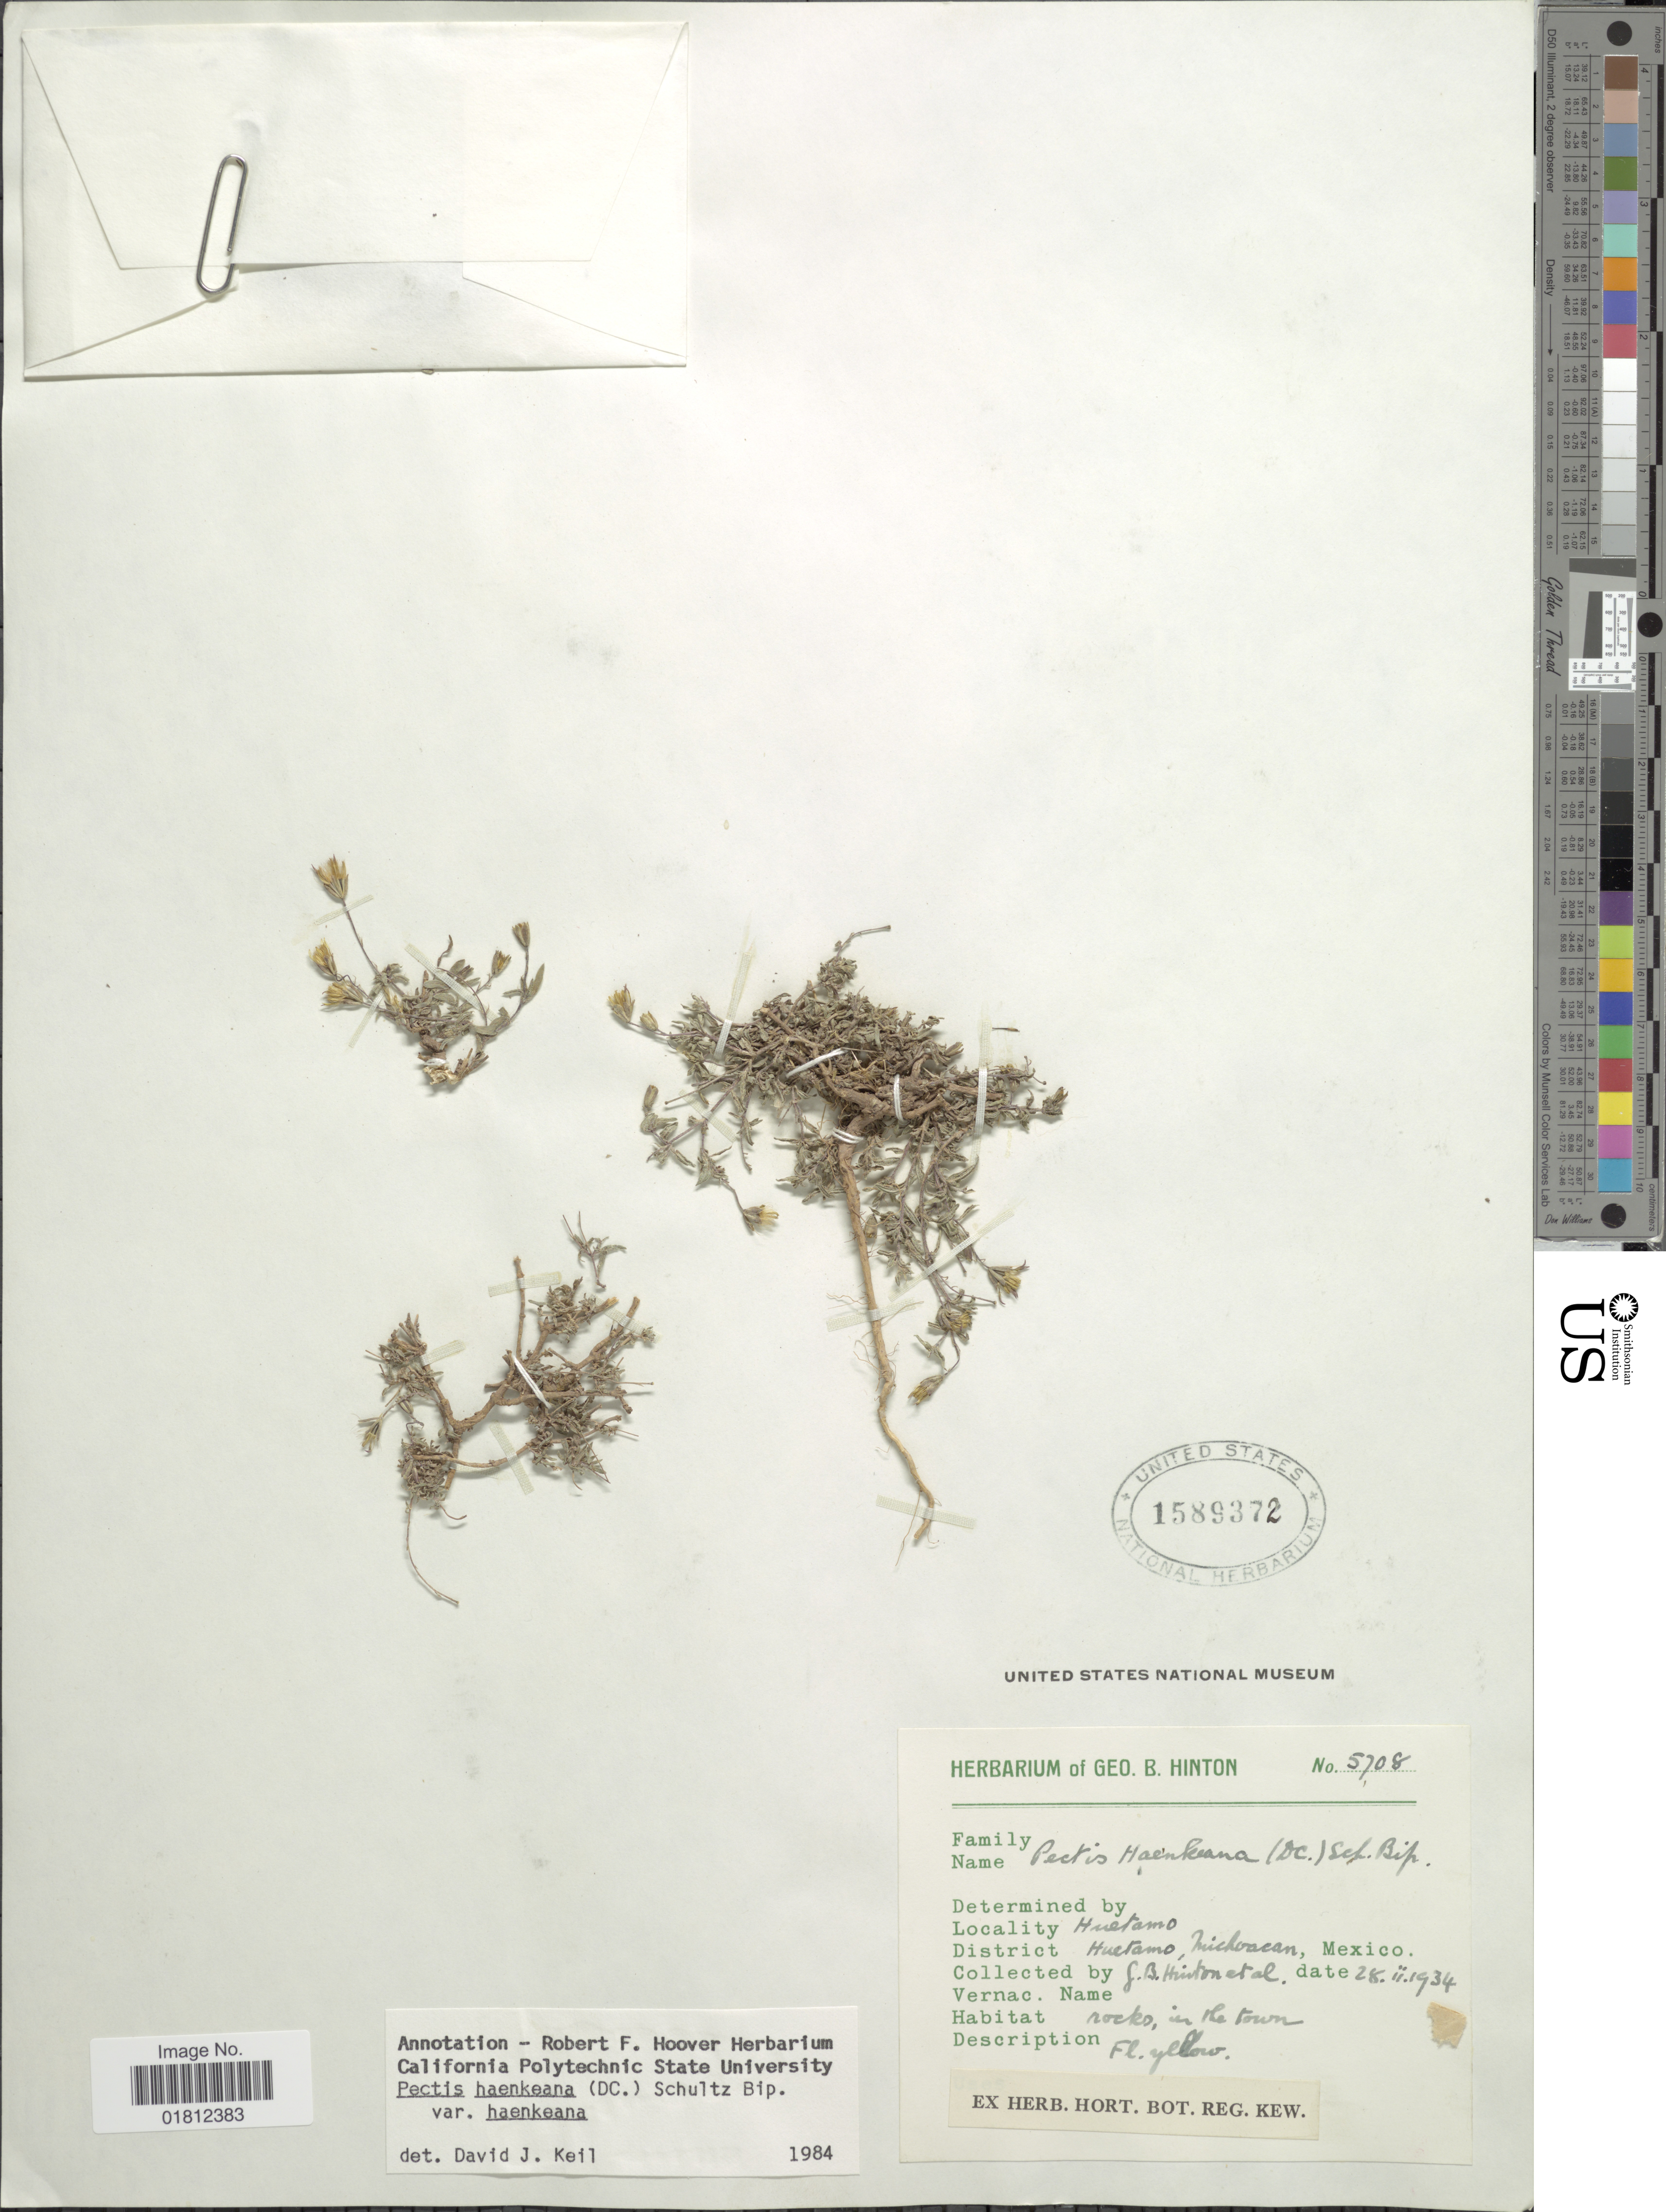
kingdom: Plantae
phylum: Tracheophyta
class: Magnoliopsida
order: Asterales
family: Asteraceae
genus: Pectis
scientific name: Pectis haenkeana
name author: (DC.) Sch. Bip.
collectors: G. B. Hinton & et al.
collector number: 5708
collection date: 1934-02-28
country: Mexico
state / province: Michoacán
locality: Huetamo, District Huetamo, rocks in the town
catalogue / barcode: US 1589372